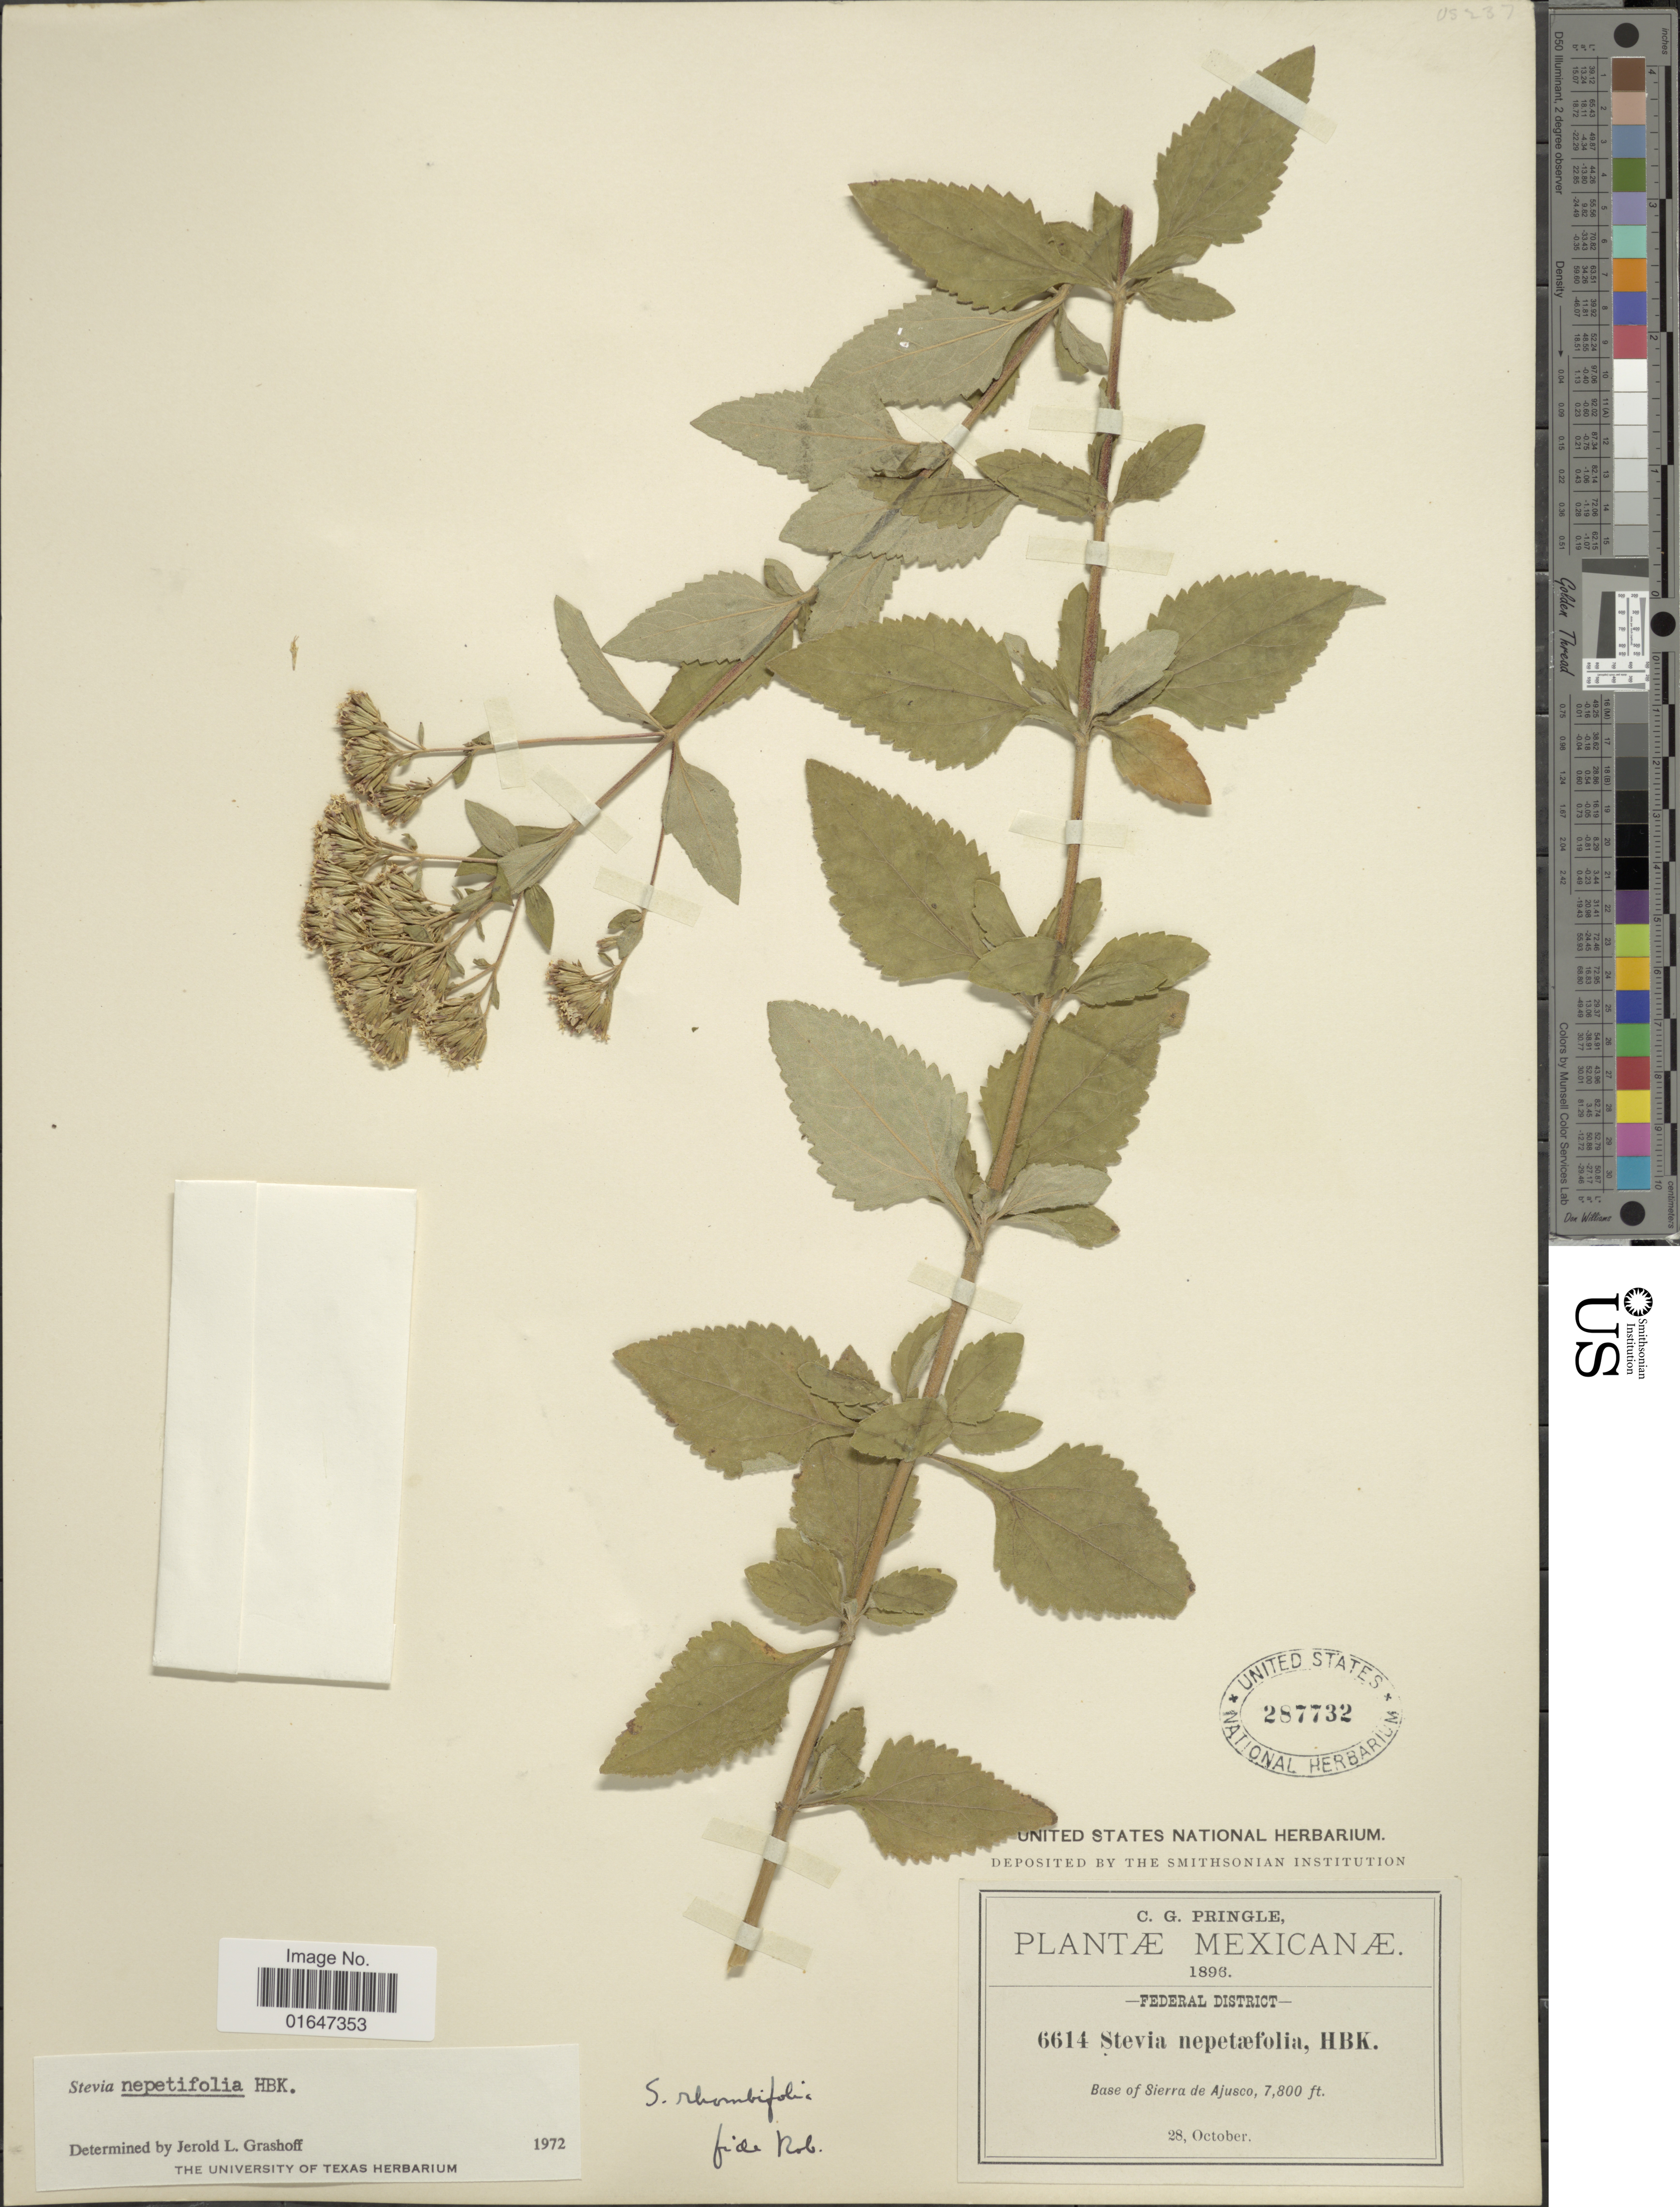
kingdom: Plantae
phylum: Tracheophyta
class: Magnoliopsida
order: Asterales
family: Asteraceae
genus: Stevia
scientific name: Stevia suaveolens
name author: Lag.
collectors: C. G. Pringle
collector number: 6614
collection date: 1896-10-28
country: Mexico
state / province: Distrito Federal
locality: Mexicanae, base of Sierra de Ajusco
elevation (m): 2377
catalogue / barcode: US 287732